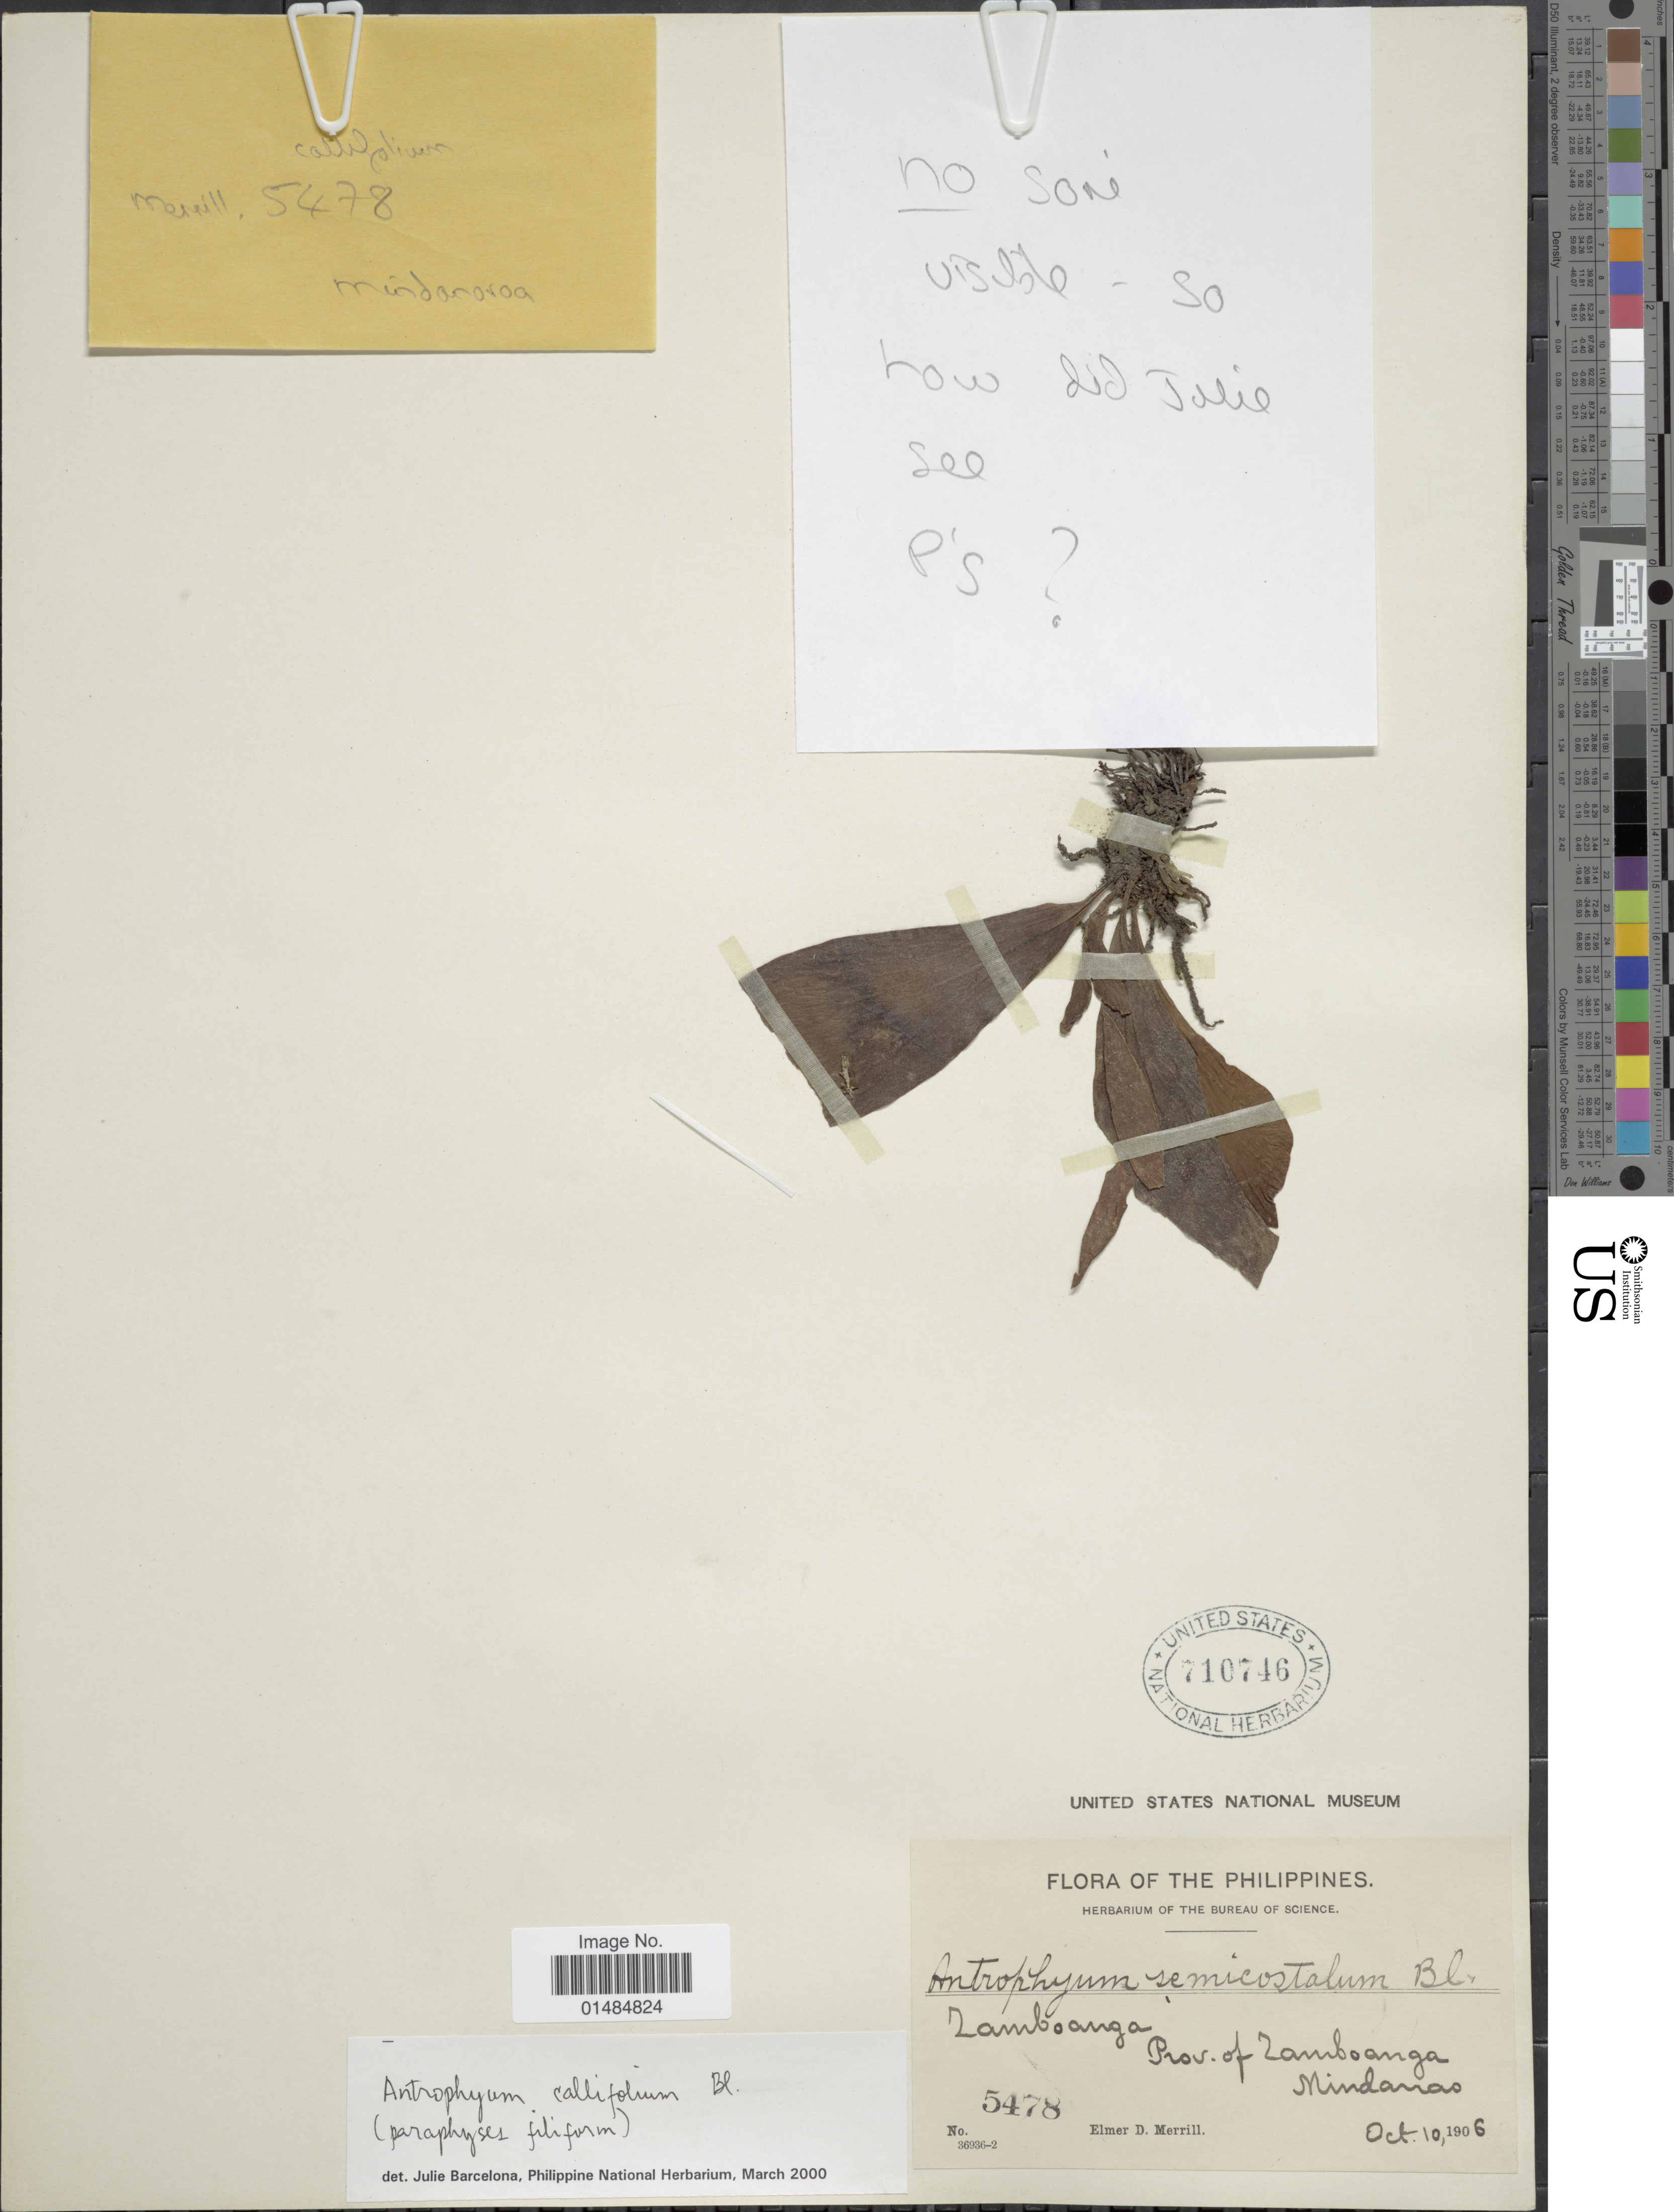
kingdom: Plantae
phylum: Tracheophyta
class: Polypodiopsida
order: Polypodiales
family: Pteridaceae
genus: Antrophyum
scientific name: Antrophyum callifolium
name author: Blume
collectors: E. D. Merrill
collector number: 5478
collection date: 1906-10-10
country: Philippines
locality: Zamboanga. Prov. of Zamboanga, Mindanao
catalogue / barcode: US 710746